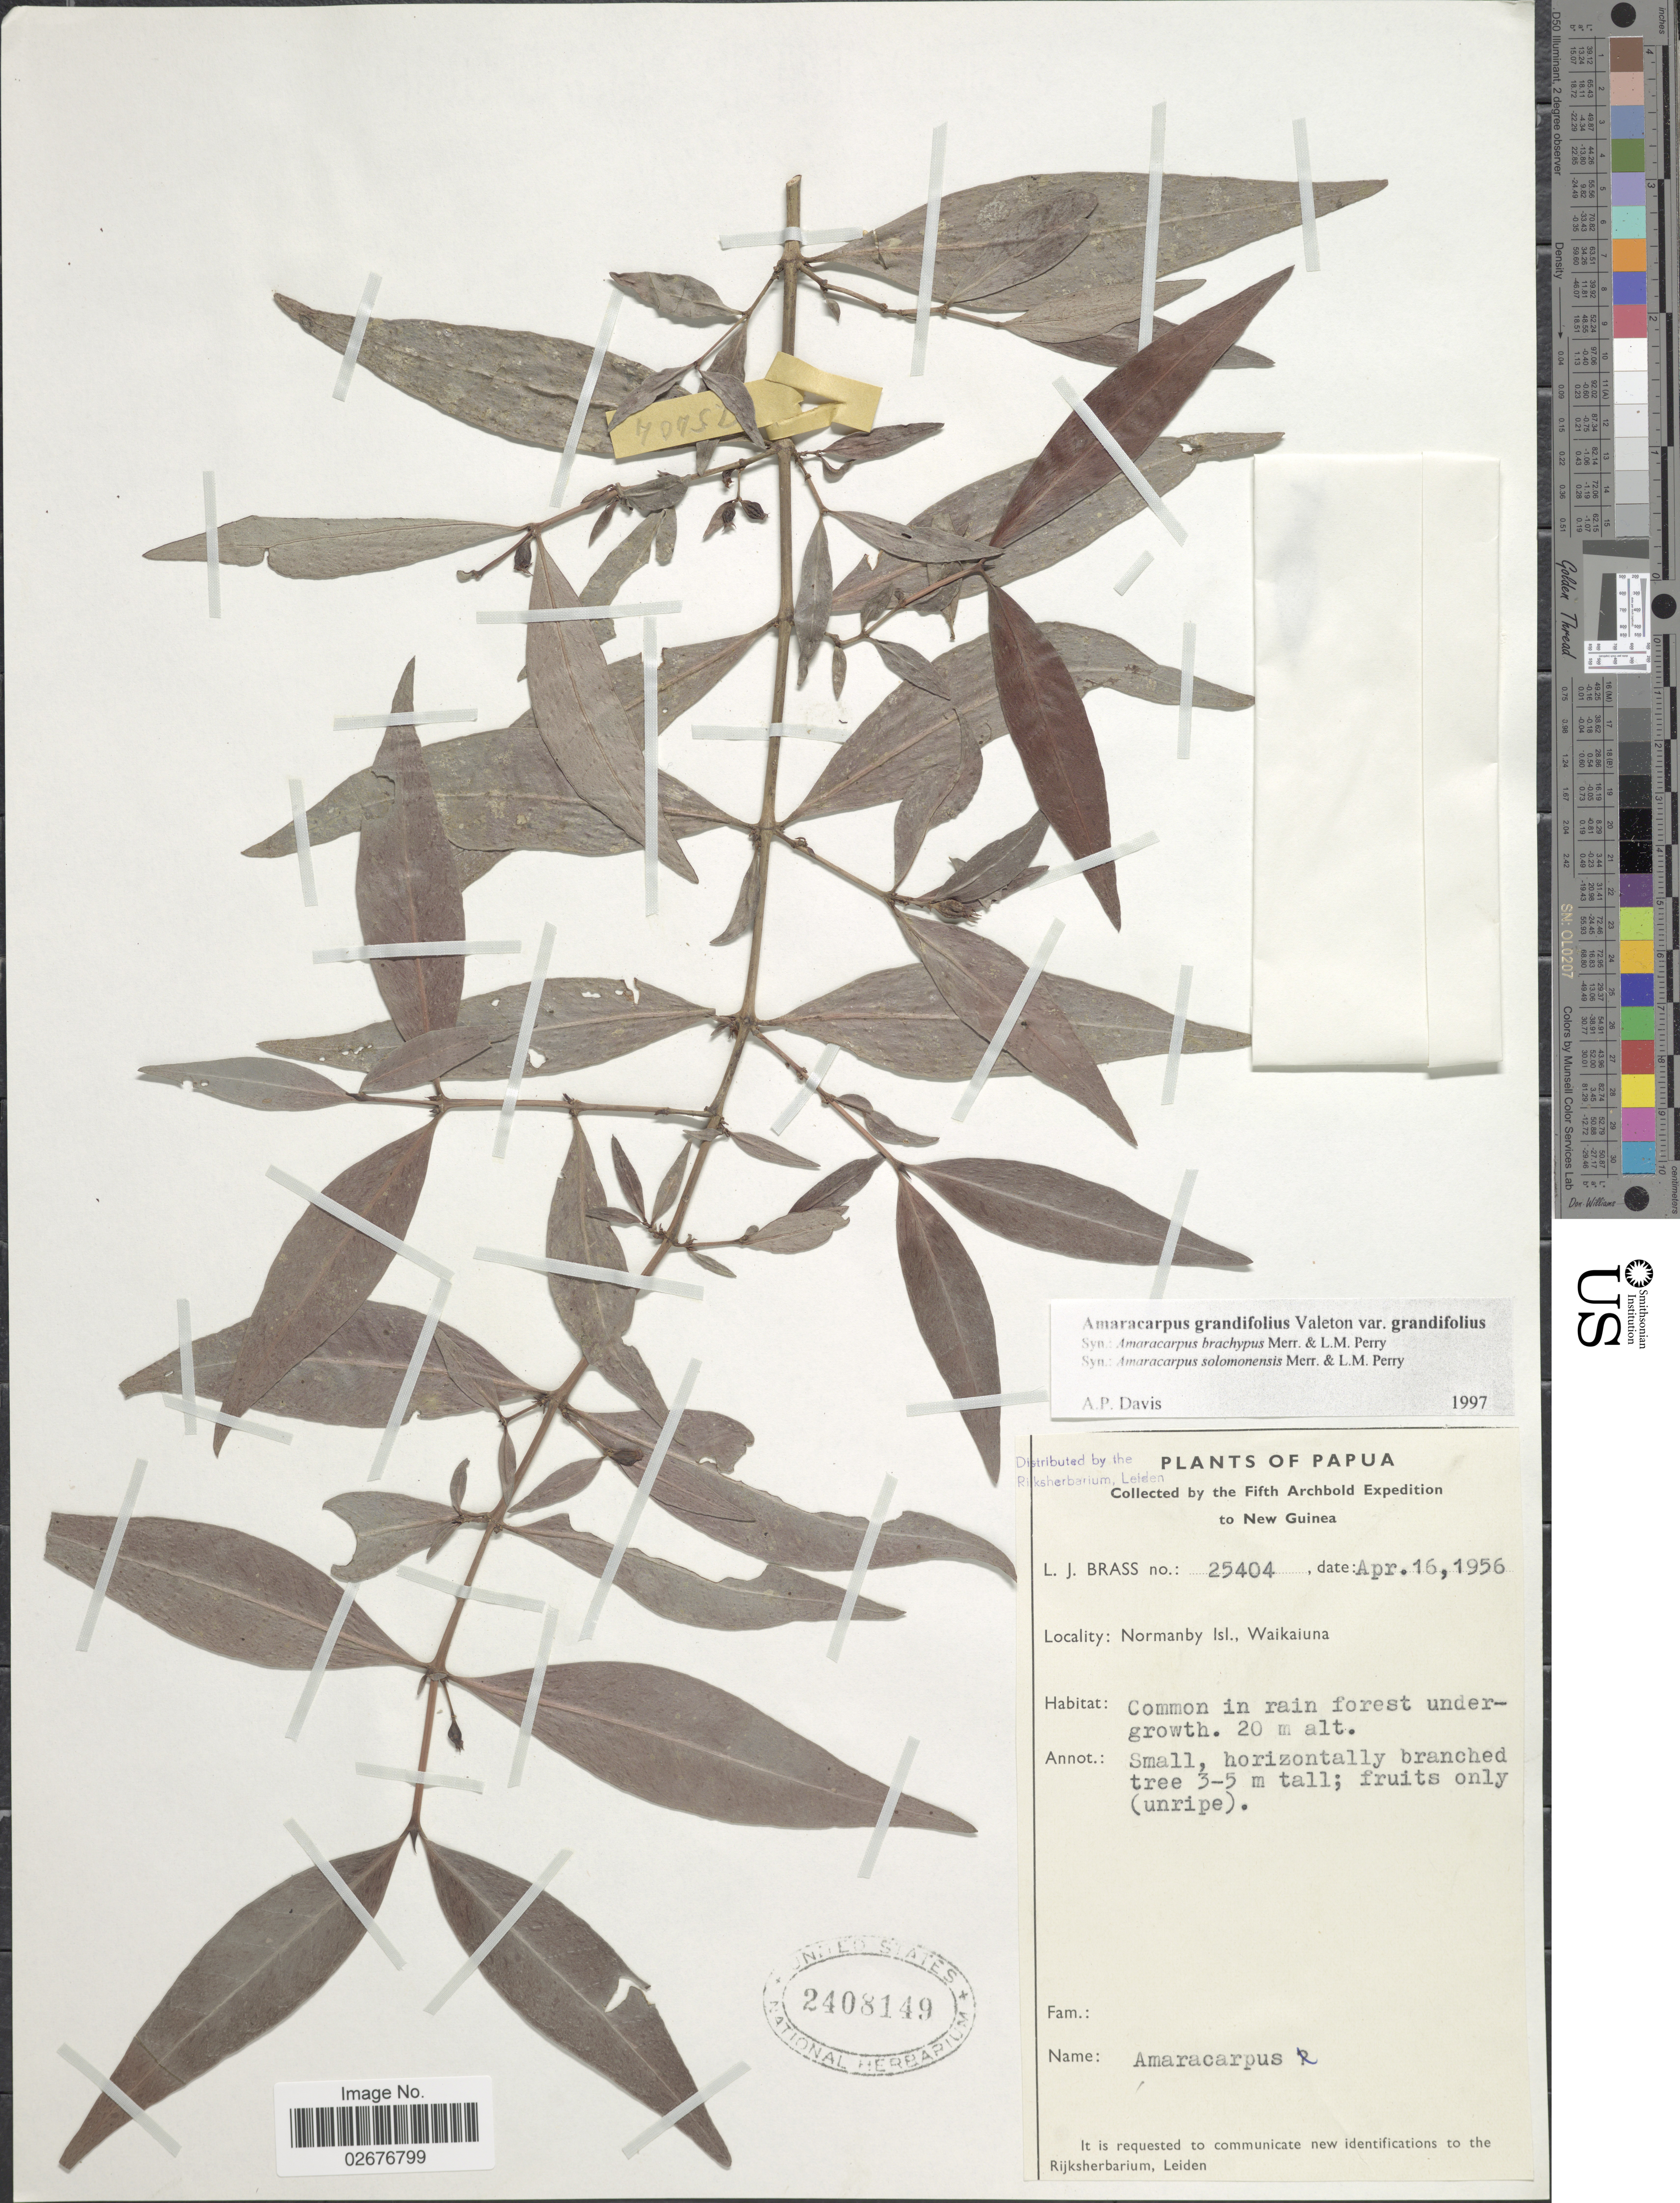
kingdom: Plantae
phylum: Tracheophyta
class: Magnoliopsida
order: Gentianales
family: Rubiaceae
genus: Amaracarpus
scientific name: Amaracarpus grandifolius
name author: Valeton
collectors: L. J. Brass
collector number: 25404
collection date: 1956-04-16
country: Papua New Guinea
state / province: Milne Bay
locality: Papua, Normanby Isl., Waikaiuna, in rainforest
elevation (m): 20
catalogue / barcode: US 2408149